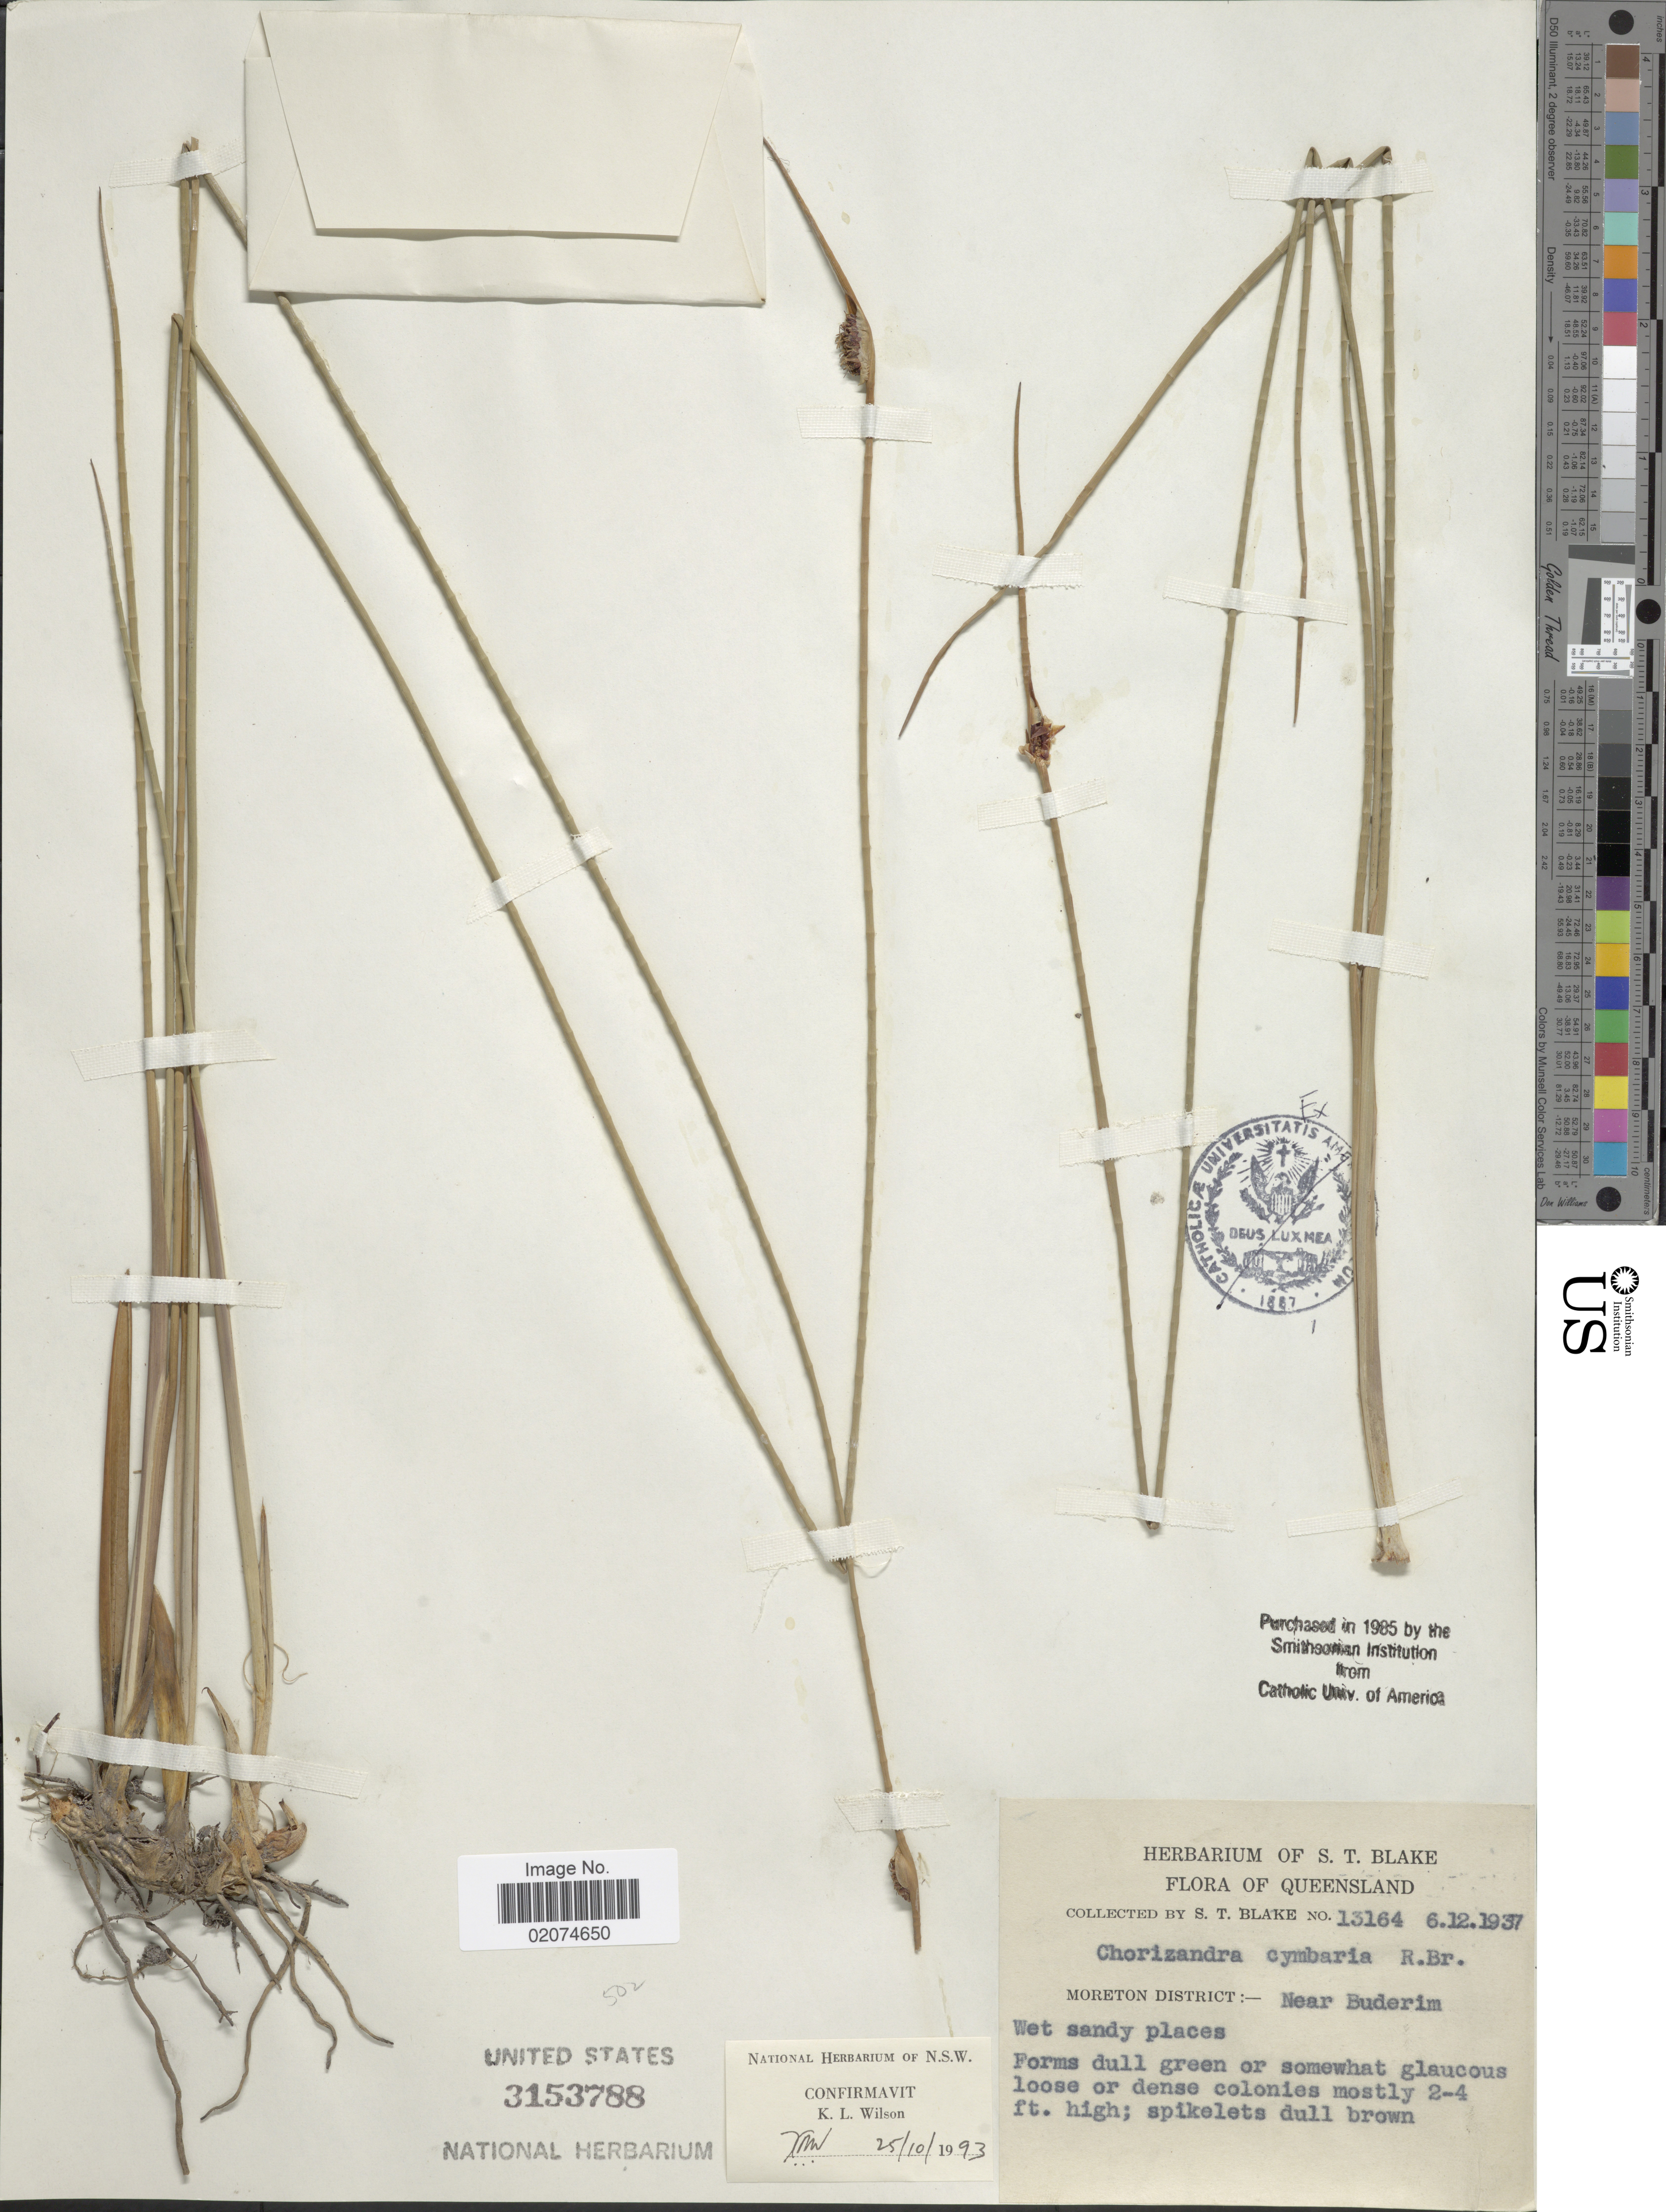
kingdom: Plantae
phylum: Tracheophyta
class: Liliopsida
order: Poales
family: Cyperaceae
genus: Chorizandra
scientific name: Chorizandra cymbaria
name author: R. Br.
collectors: S. T. Blake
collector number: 13164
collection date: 1937-12-06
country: Australia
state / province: Queensland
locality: Queensland Moreton District : Near Buderim.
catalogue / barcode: US 3153788